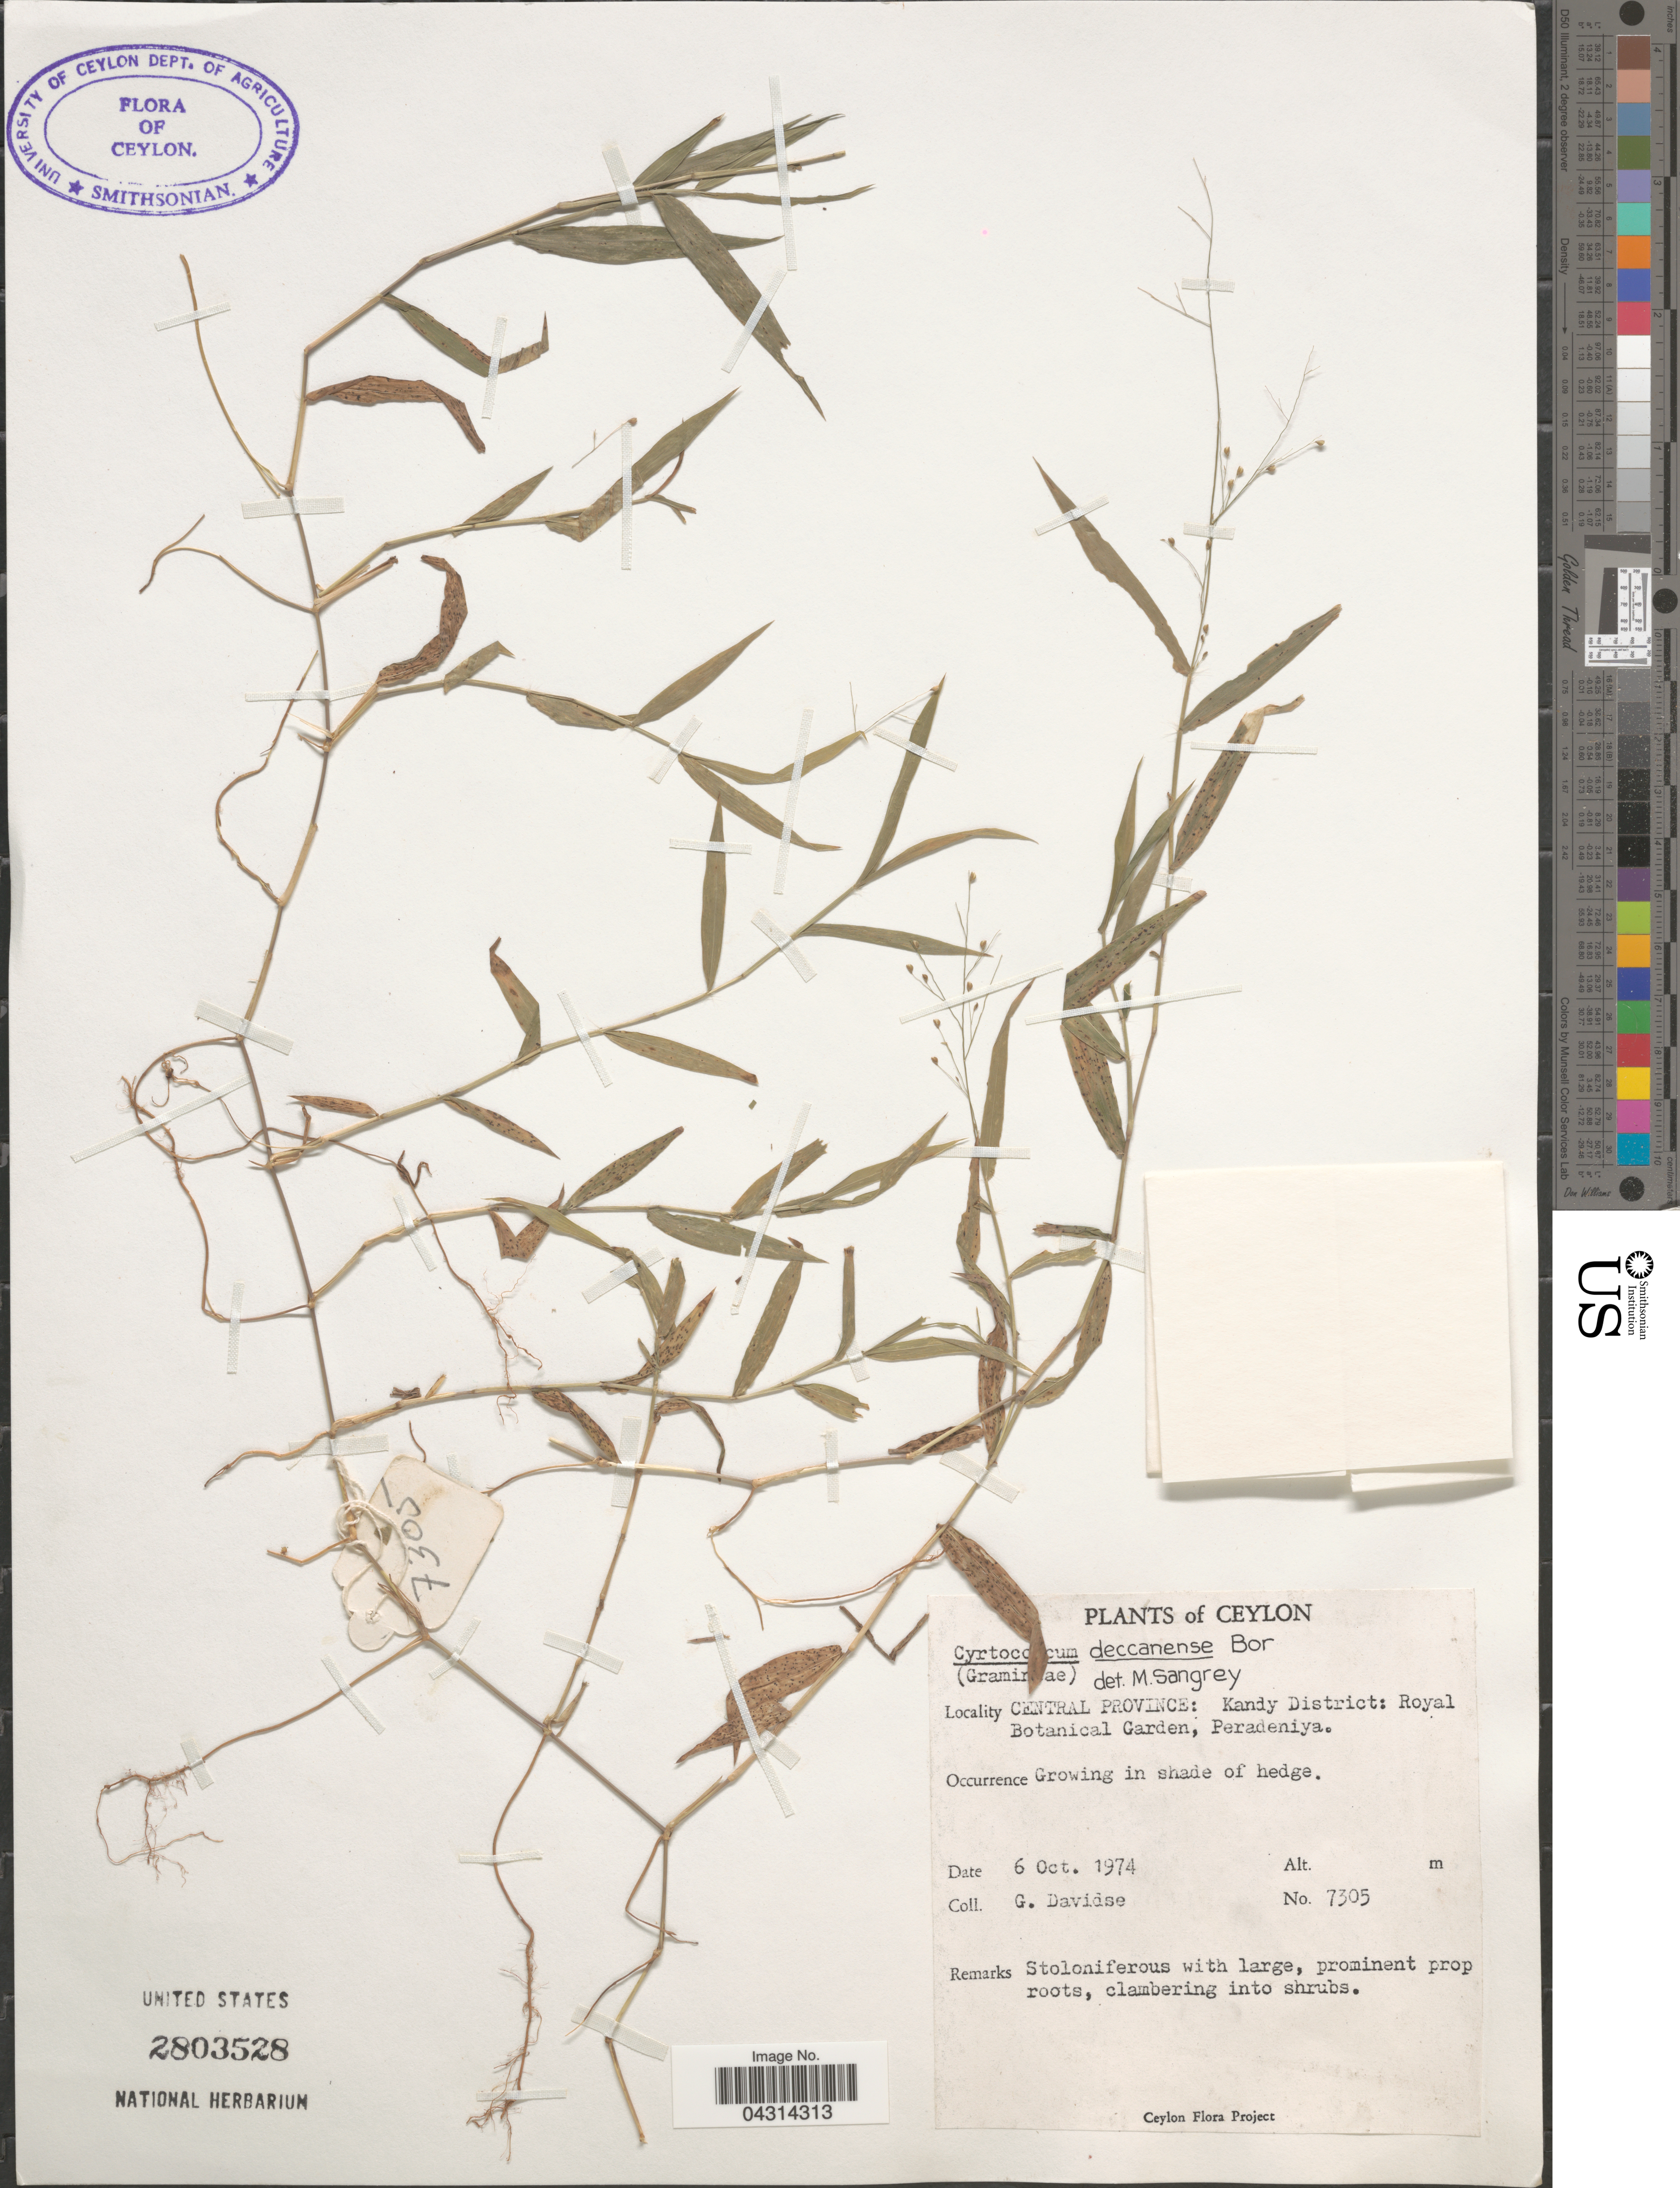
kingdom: Plantae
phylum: Tracheophyta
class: Liliopsida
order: Poales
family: Poaceae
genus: Cyrtococcum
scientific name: Cyrtococcum deccanense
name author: Bor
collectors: G. Davidse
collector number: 7305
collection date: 1974-10-06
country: Sri Lanka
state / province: Central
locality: Ceylon. Kandy District: Royal Botanic Garden, Peradeniya.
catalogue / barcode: US 2803528